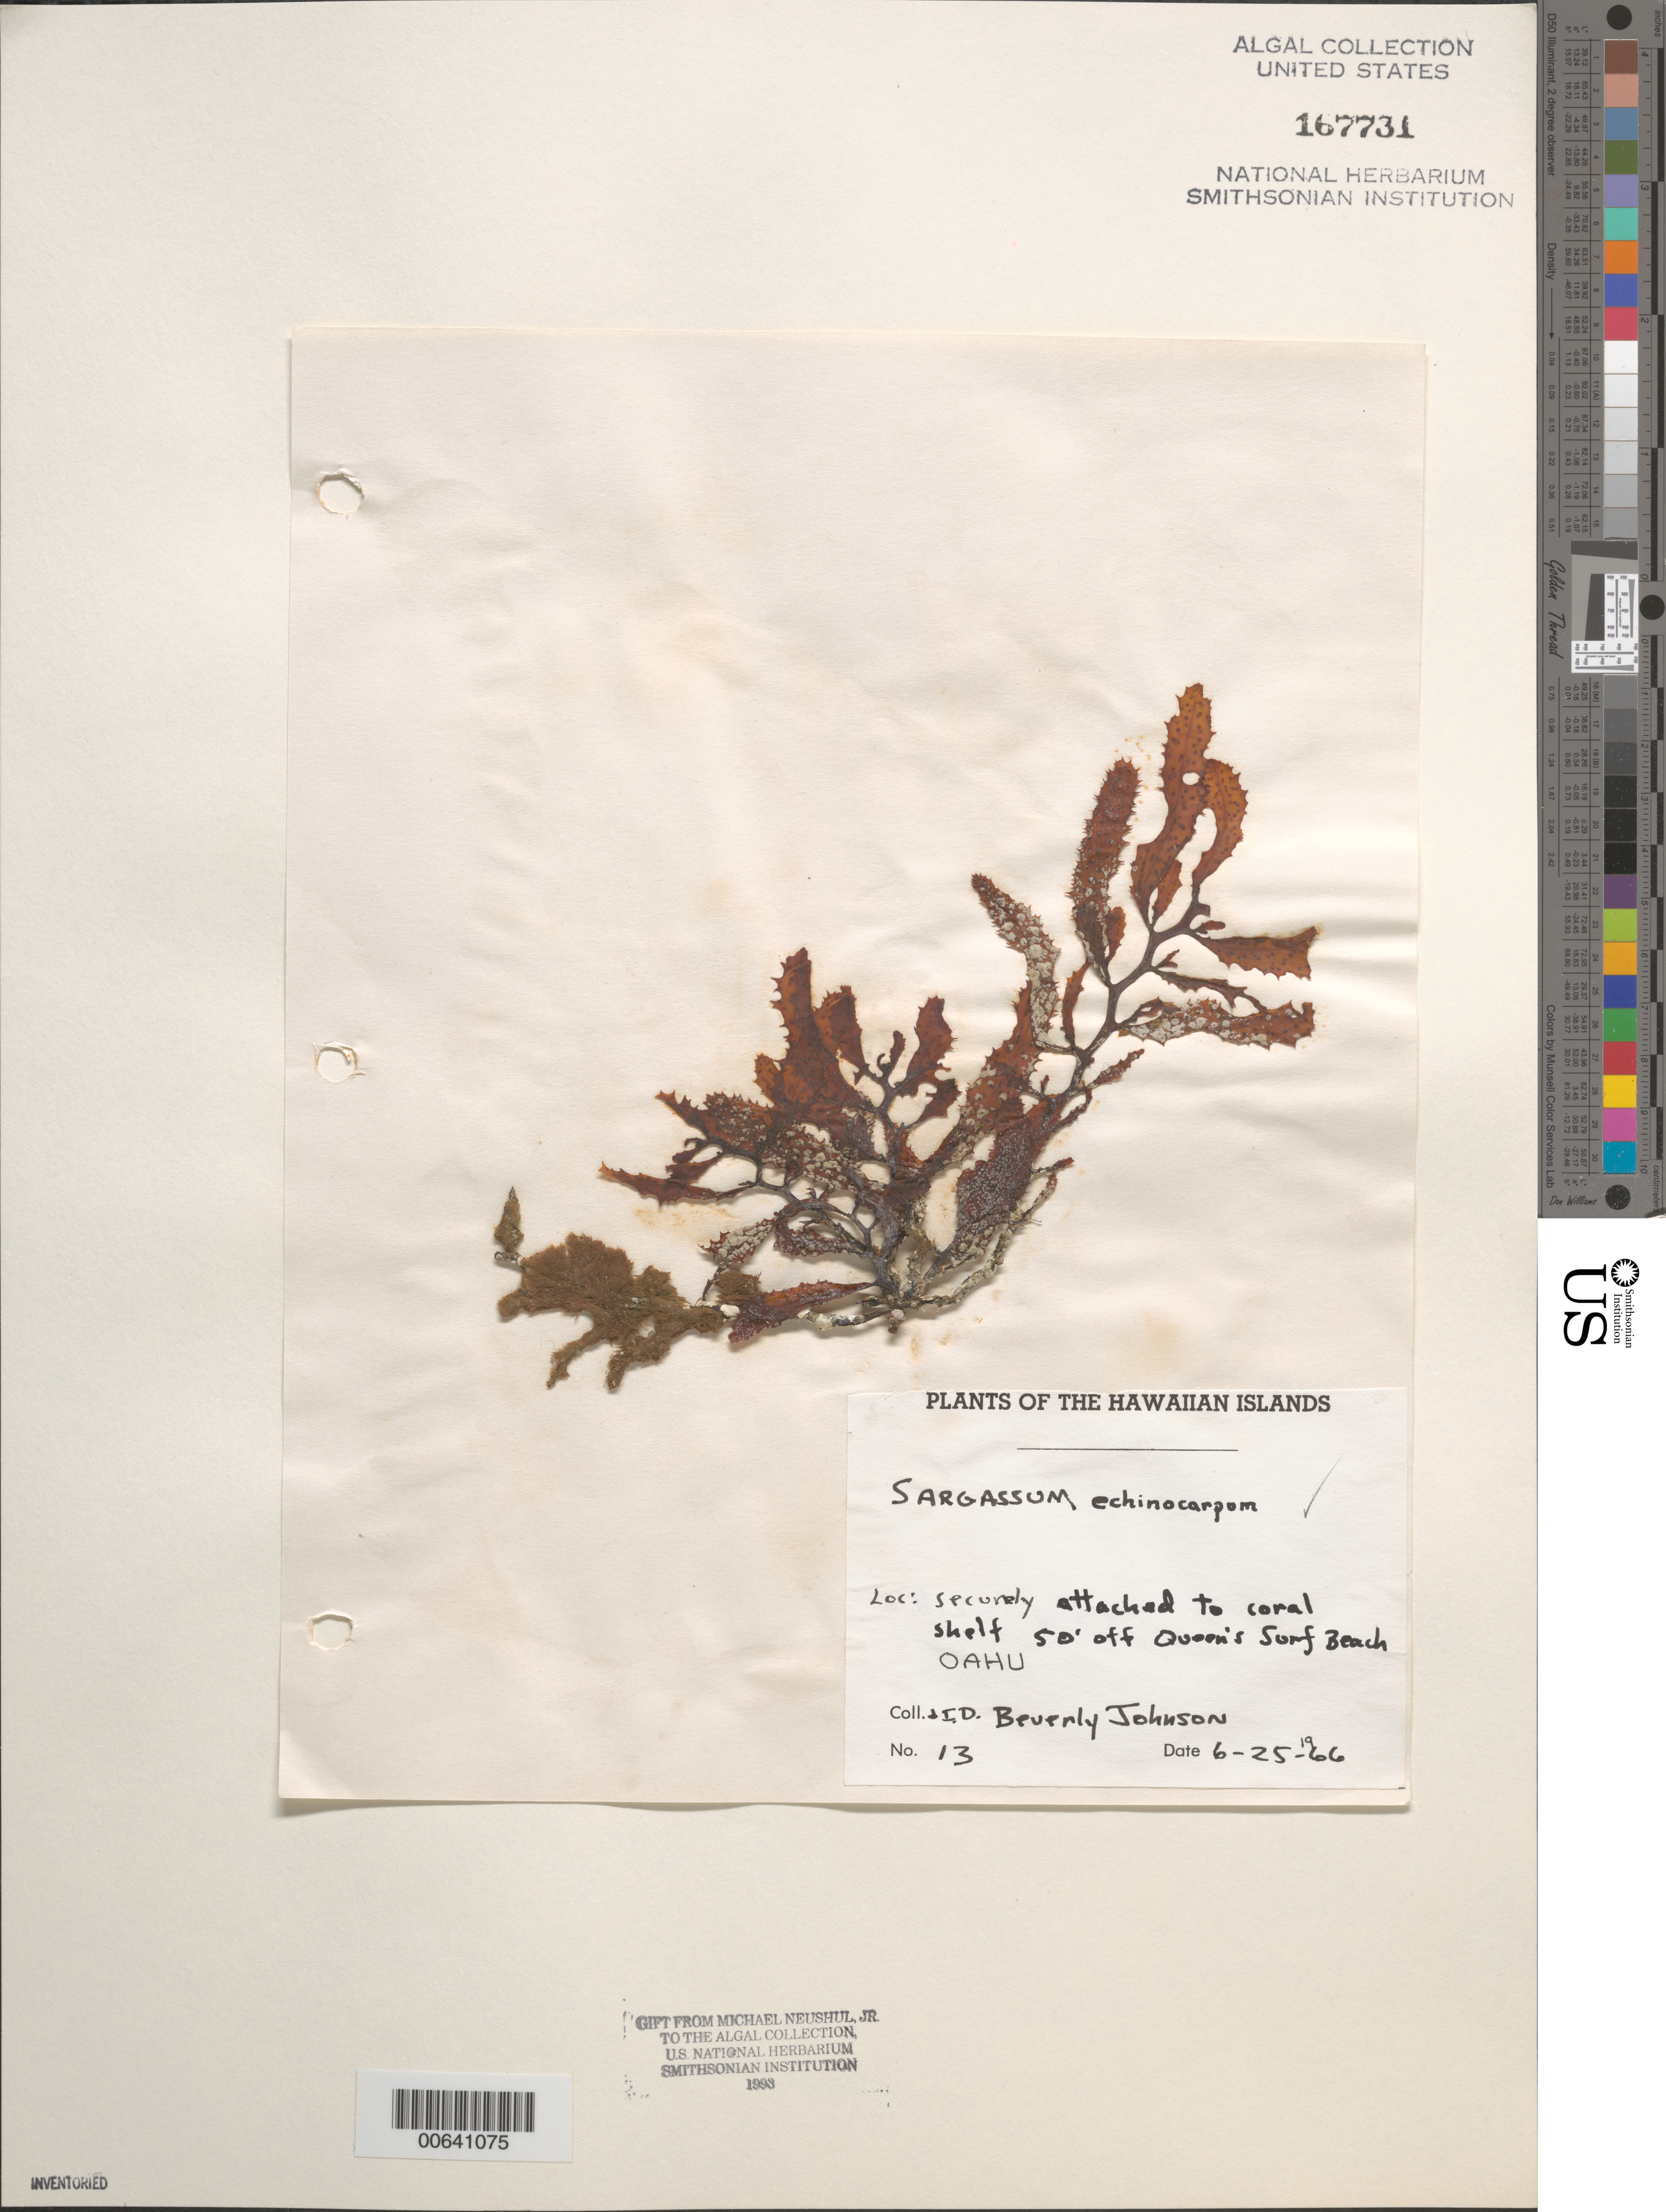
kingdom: Chromista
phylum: Ochrophyta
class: Phaeophyceae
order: Fucales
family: Sargassaceae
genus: Sargassum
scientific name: Sargassum aquifolium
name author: (Turner) C. Agardh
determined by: Algae name updating Project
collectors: B. Johnson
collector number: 13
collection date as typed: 25 Jun 1966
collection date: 1966-06-25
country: United States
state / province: Hawaii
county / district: Honolulu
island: Oahu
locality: Waikiki, off Queen's Surf Beach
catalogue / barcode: US 167731